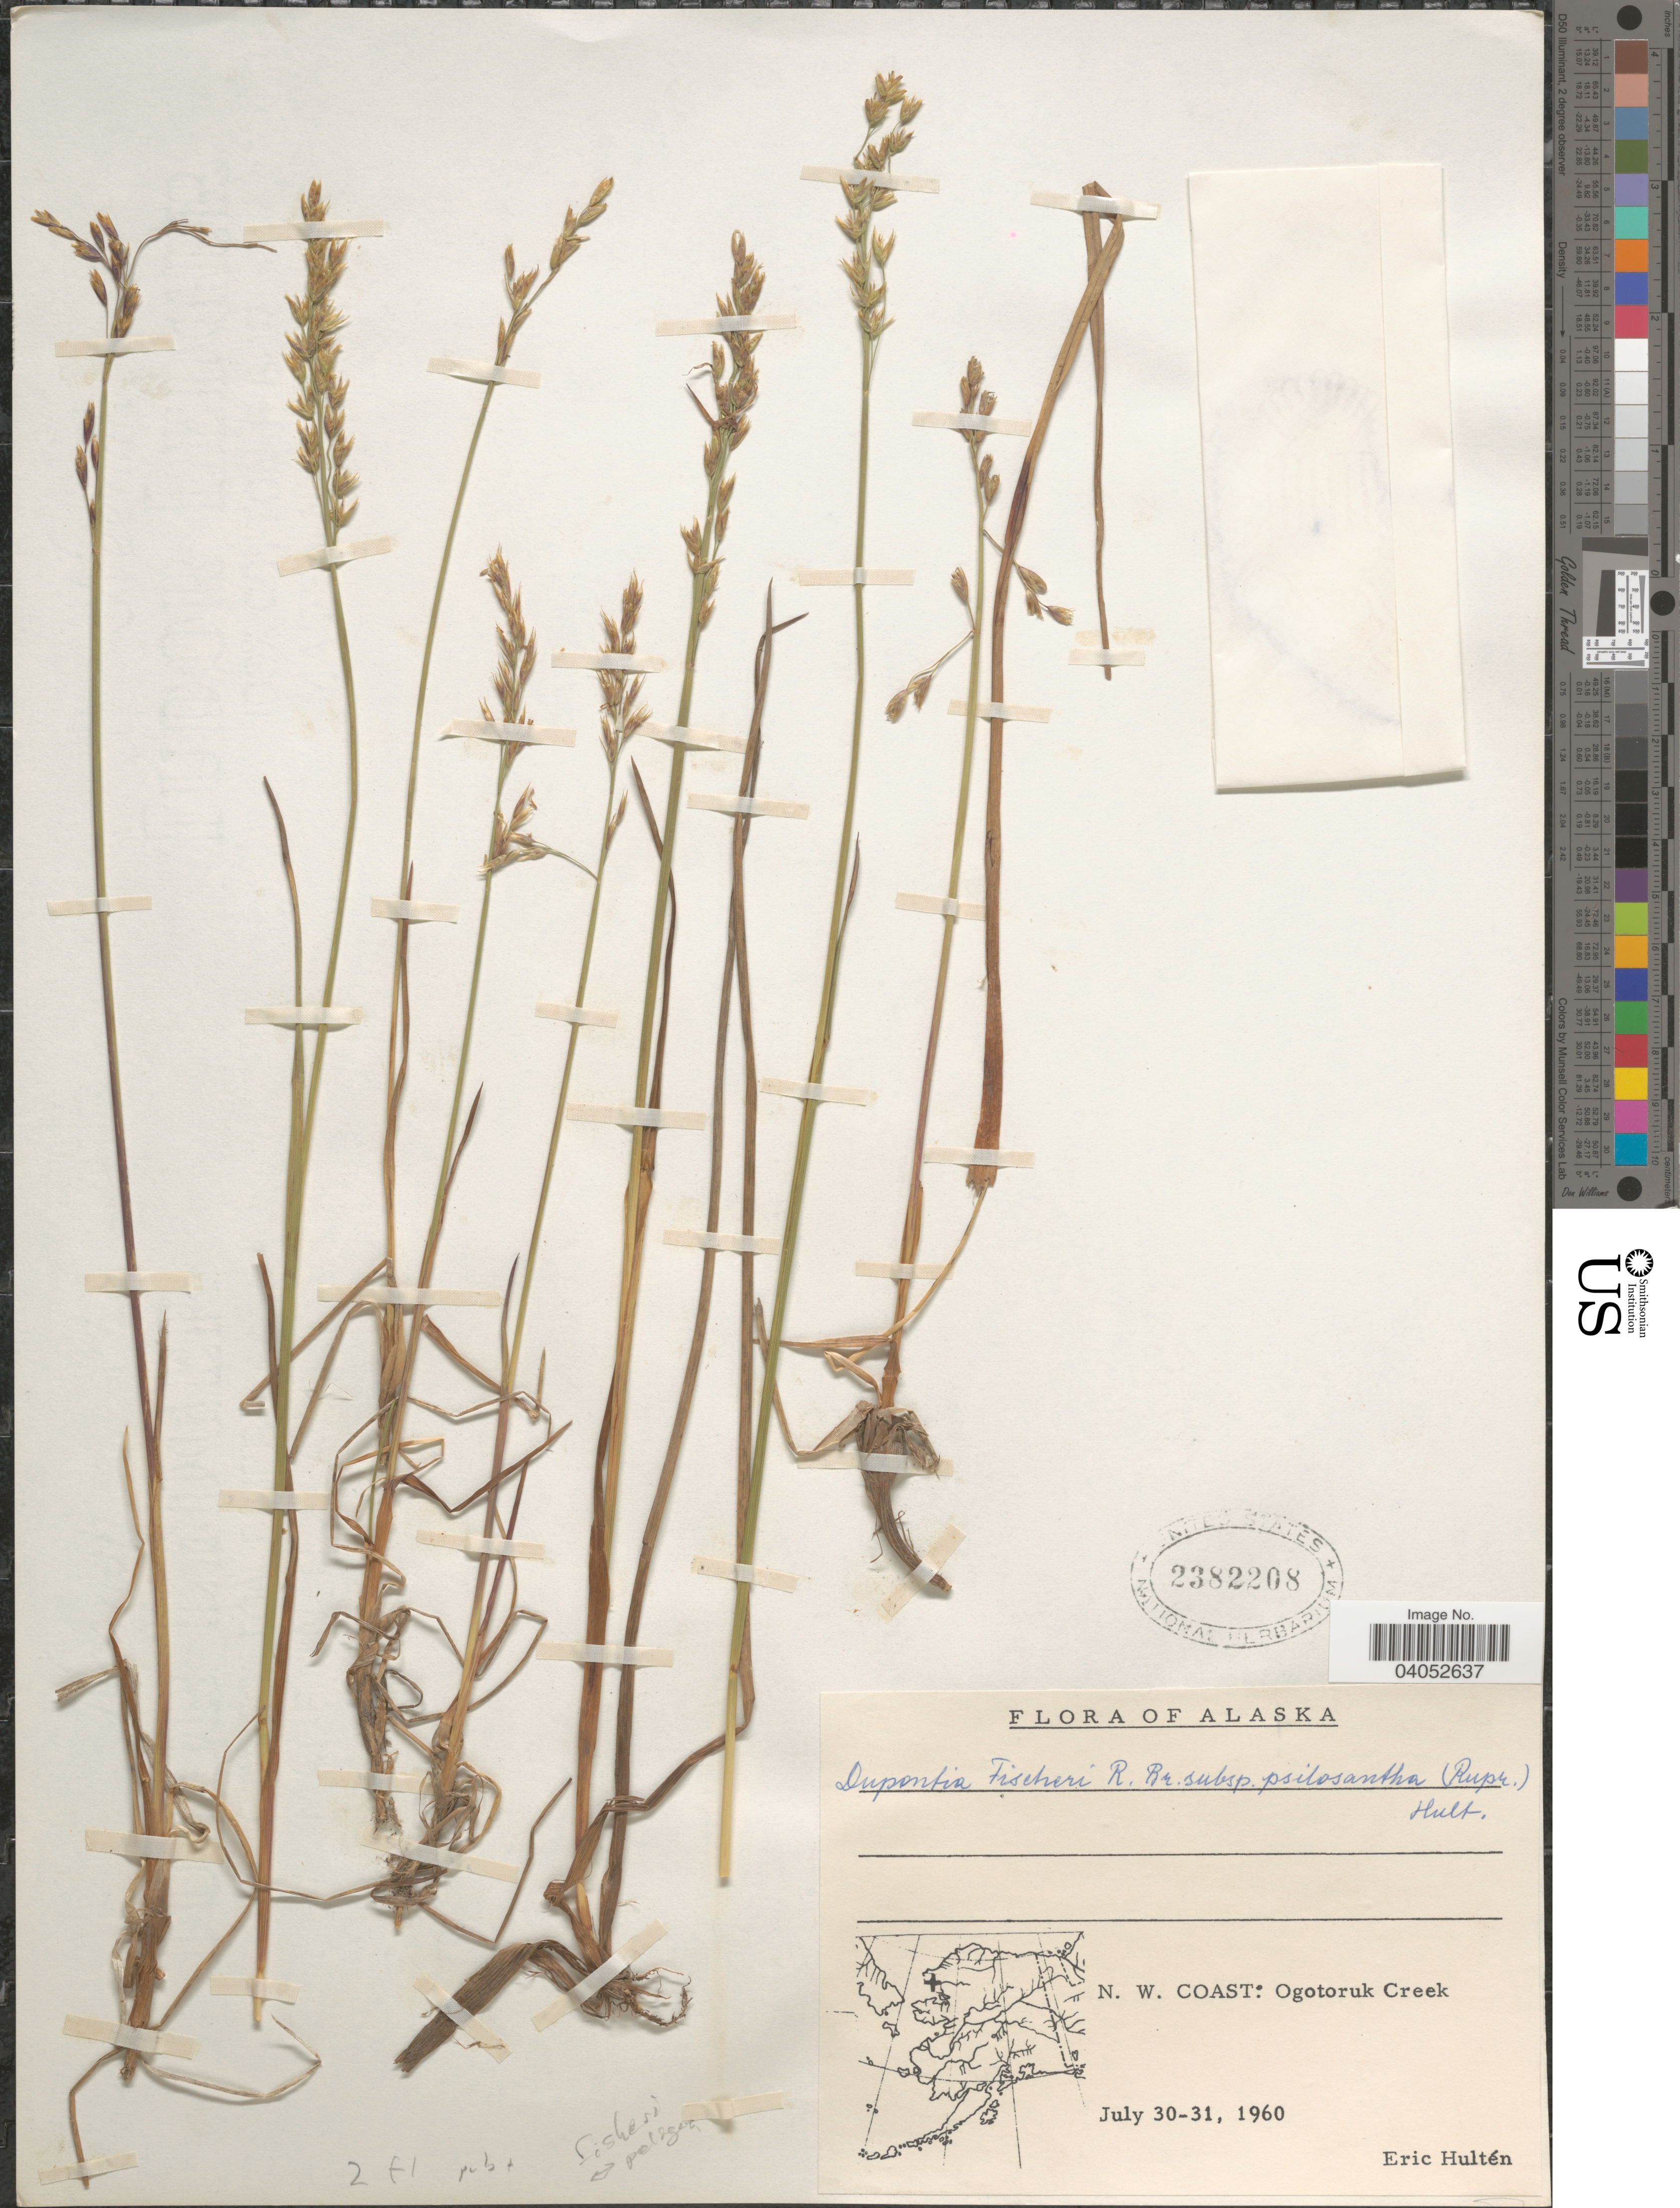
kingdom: Plantae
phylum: Tracheophyta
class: Liliopsida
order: Poales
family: Poaceae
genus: Dupontia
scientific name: Dupontia fisheri subsp. psilosantha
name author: (Rupr.) Hultén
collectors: E. G. Hultén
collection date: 1960-07-30/1960-07-31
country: United States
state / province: Alaska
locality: N. W. Coast: Ogotoruk Creek.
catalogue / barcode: US 2382208